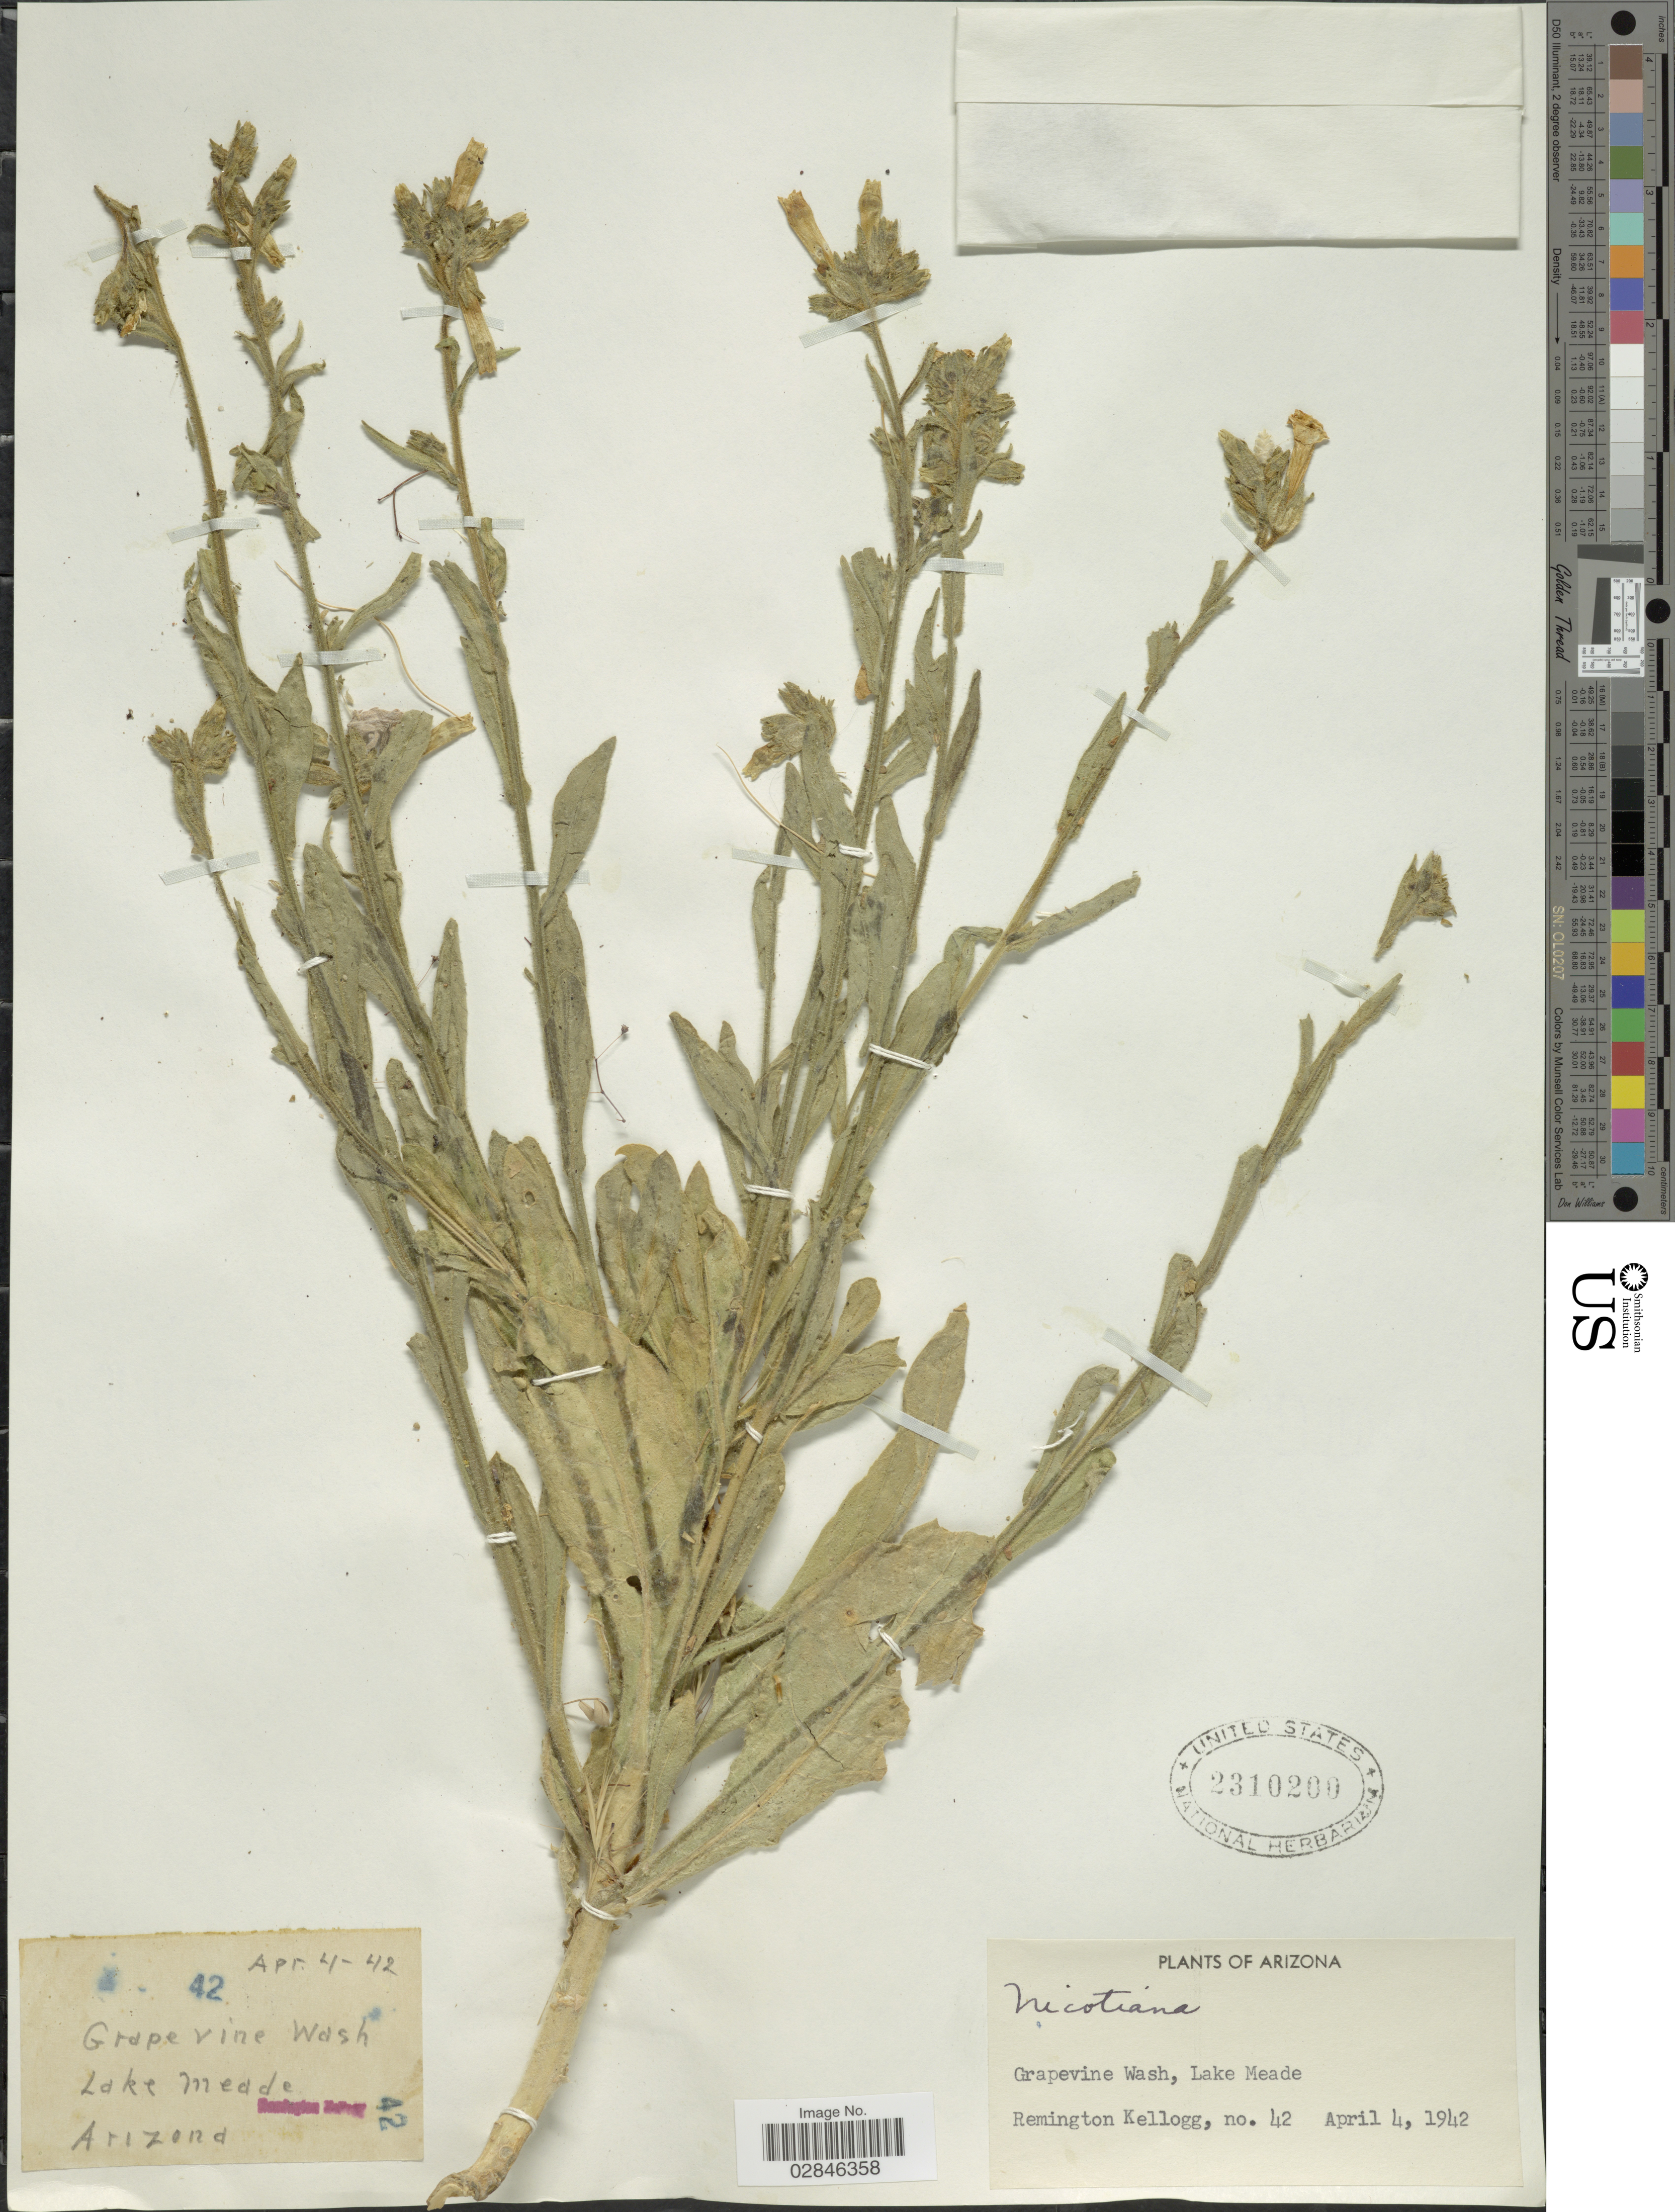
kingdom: Plantae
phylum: Tracheophyta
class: Magnoliopsida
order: Solanales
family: Solanaceae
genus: Nicotiana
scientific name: Nicotiana sp.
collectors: R. Kellogg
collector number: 42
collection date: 1942-04-04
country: United States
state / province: Arizona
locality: Grapevine Wash., Lake Mead.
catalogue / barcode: US 2310200